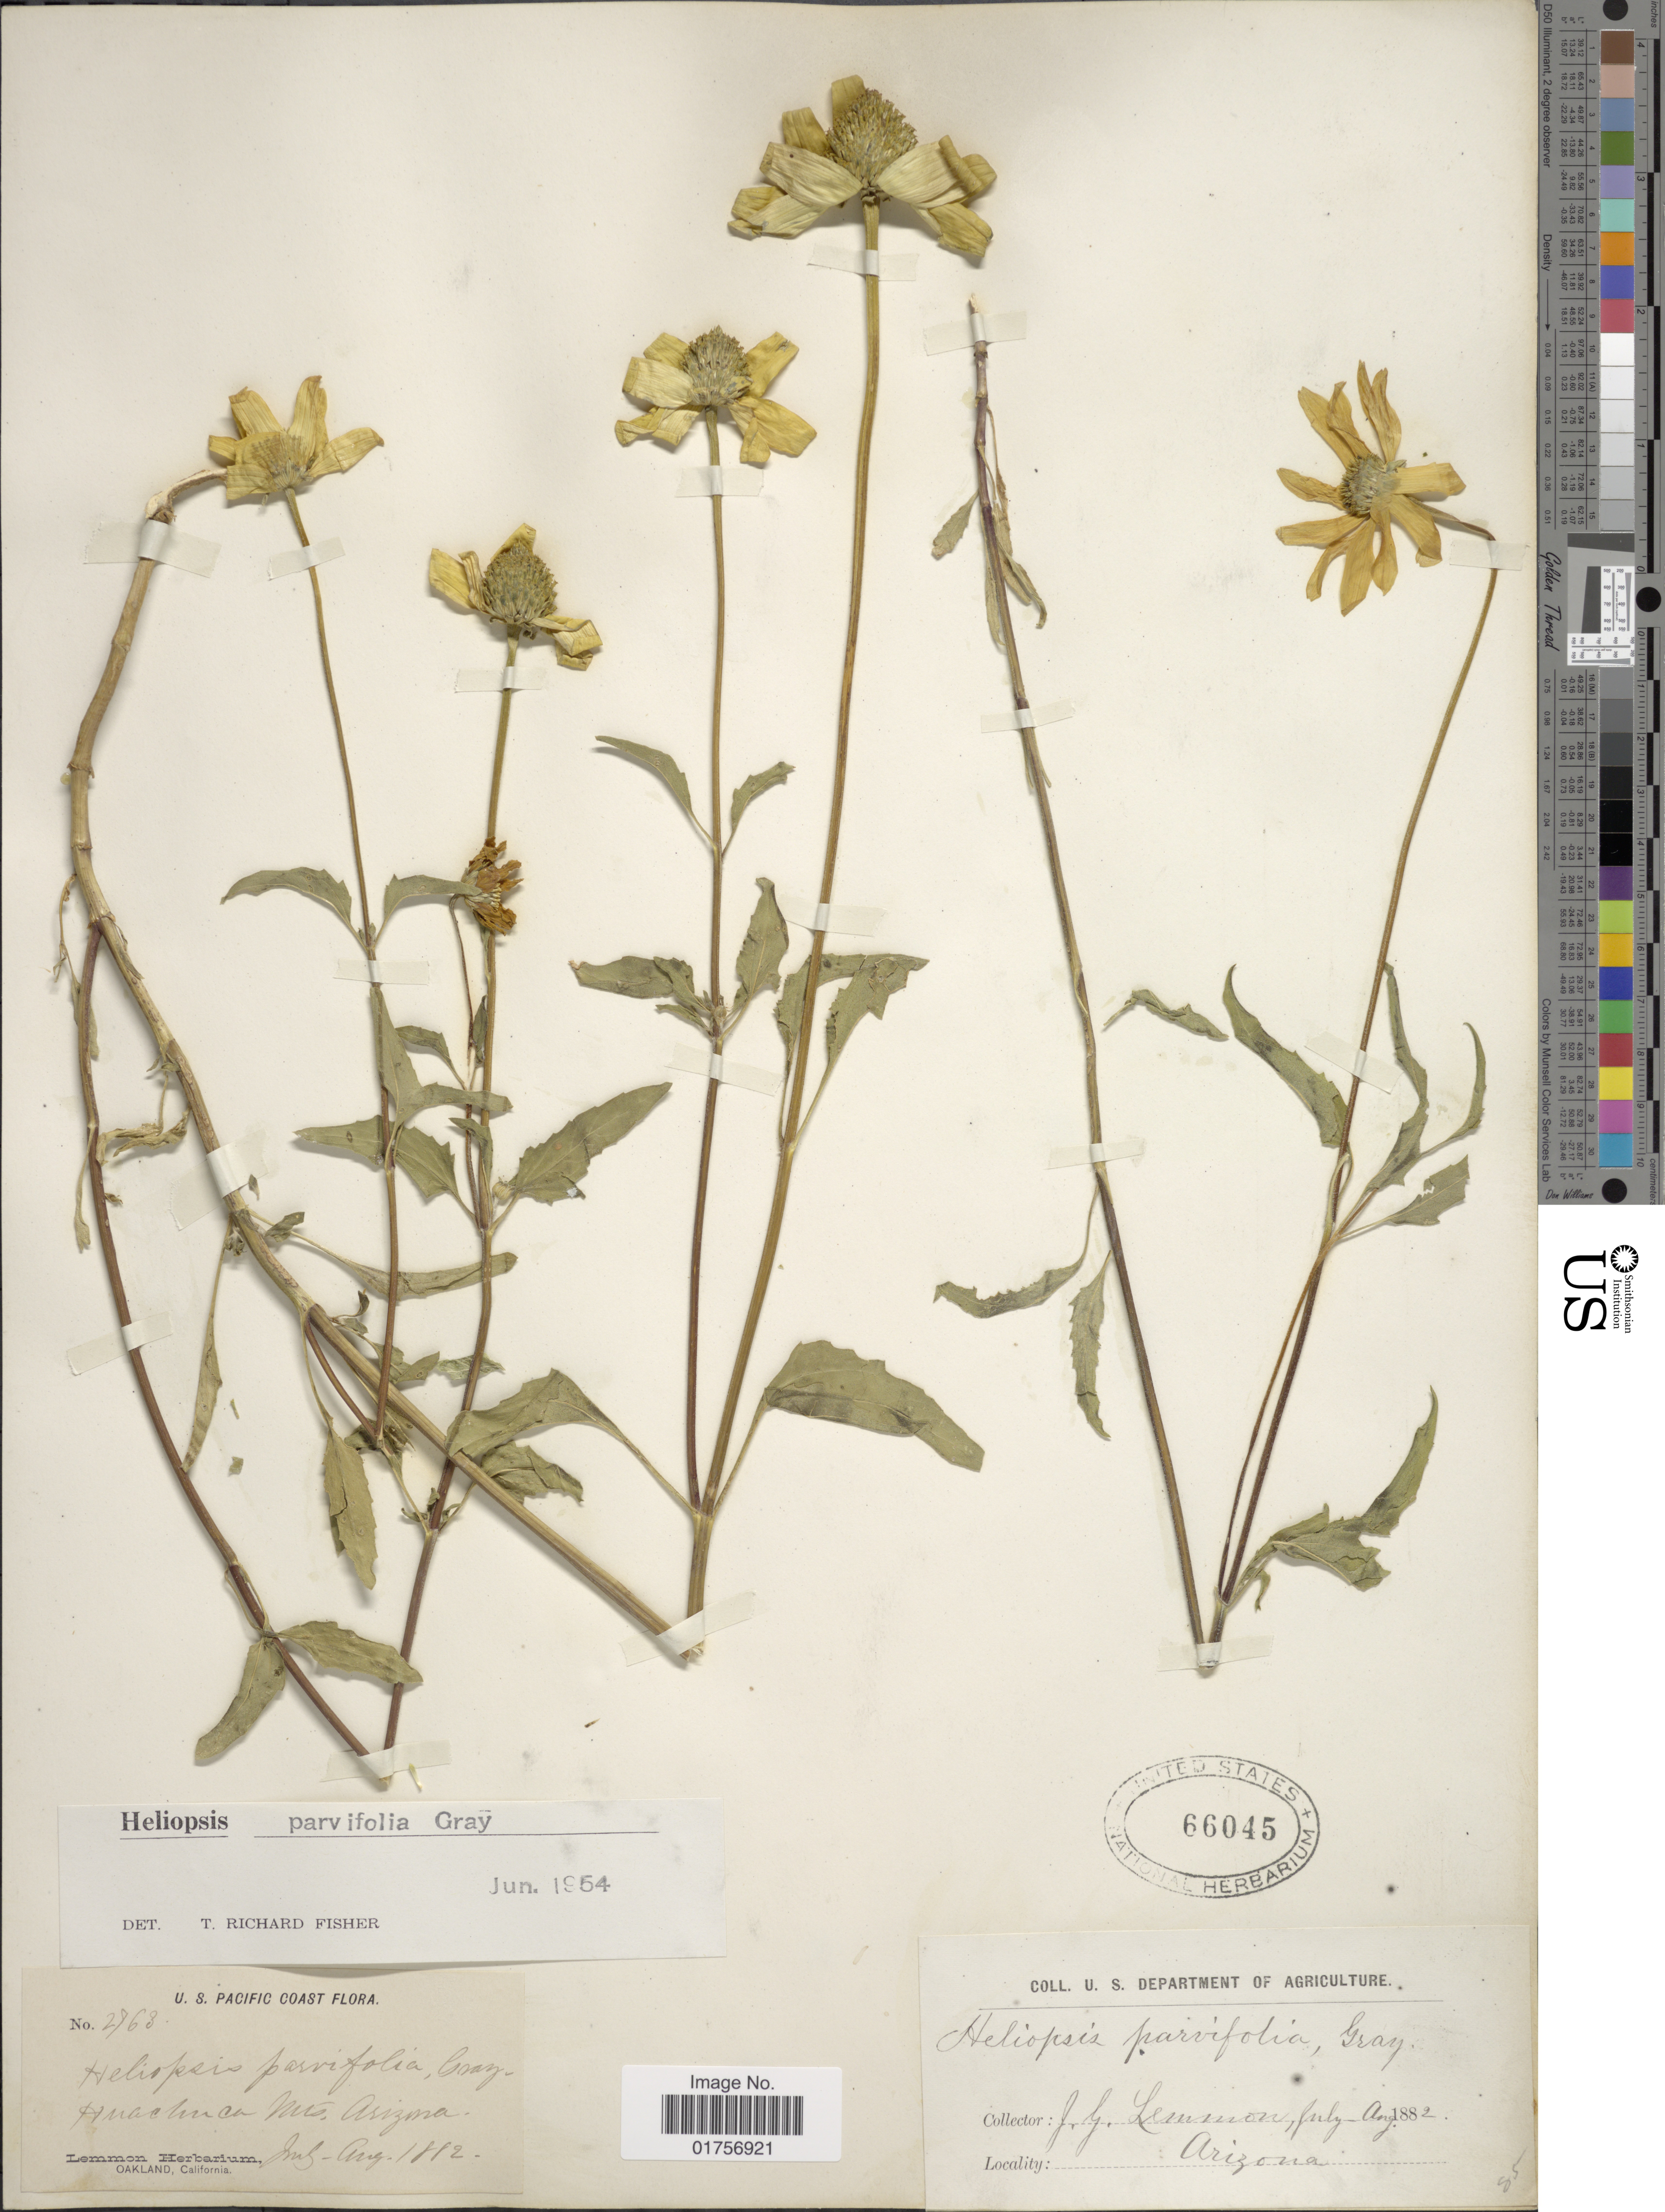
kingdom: Plantae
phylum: Tracheophyta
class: Magnoliopsida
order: Asterales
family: Asteraceae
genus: Heliopsis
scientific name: Heliopsis parvifolia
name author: A. Gray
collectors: J. Lemmon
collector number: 2763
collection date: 1882-08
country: United States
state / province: Arizona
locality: U. S. Pacific Coast. Huachuca Mts.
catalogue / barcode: US 66045